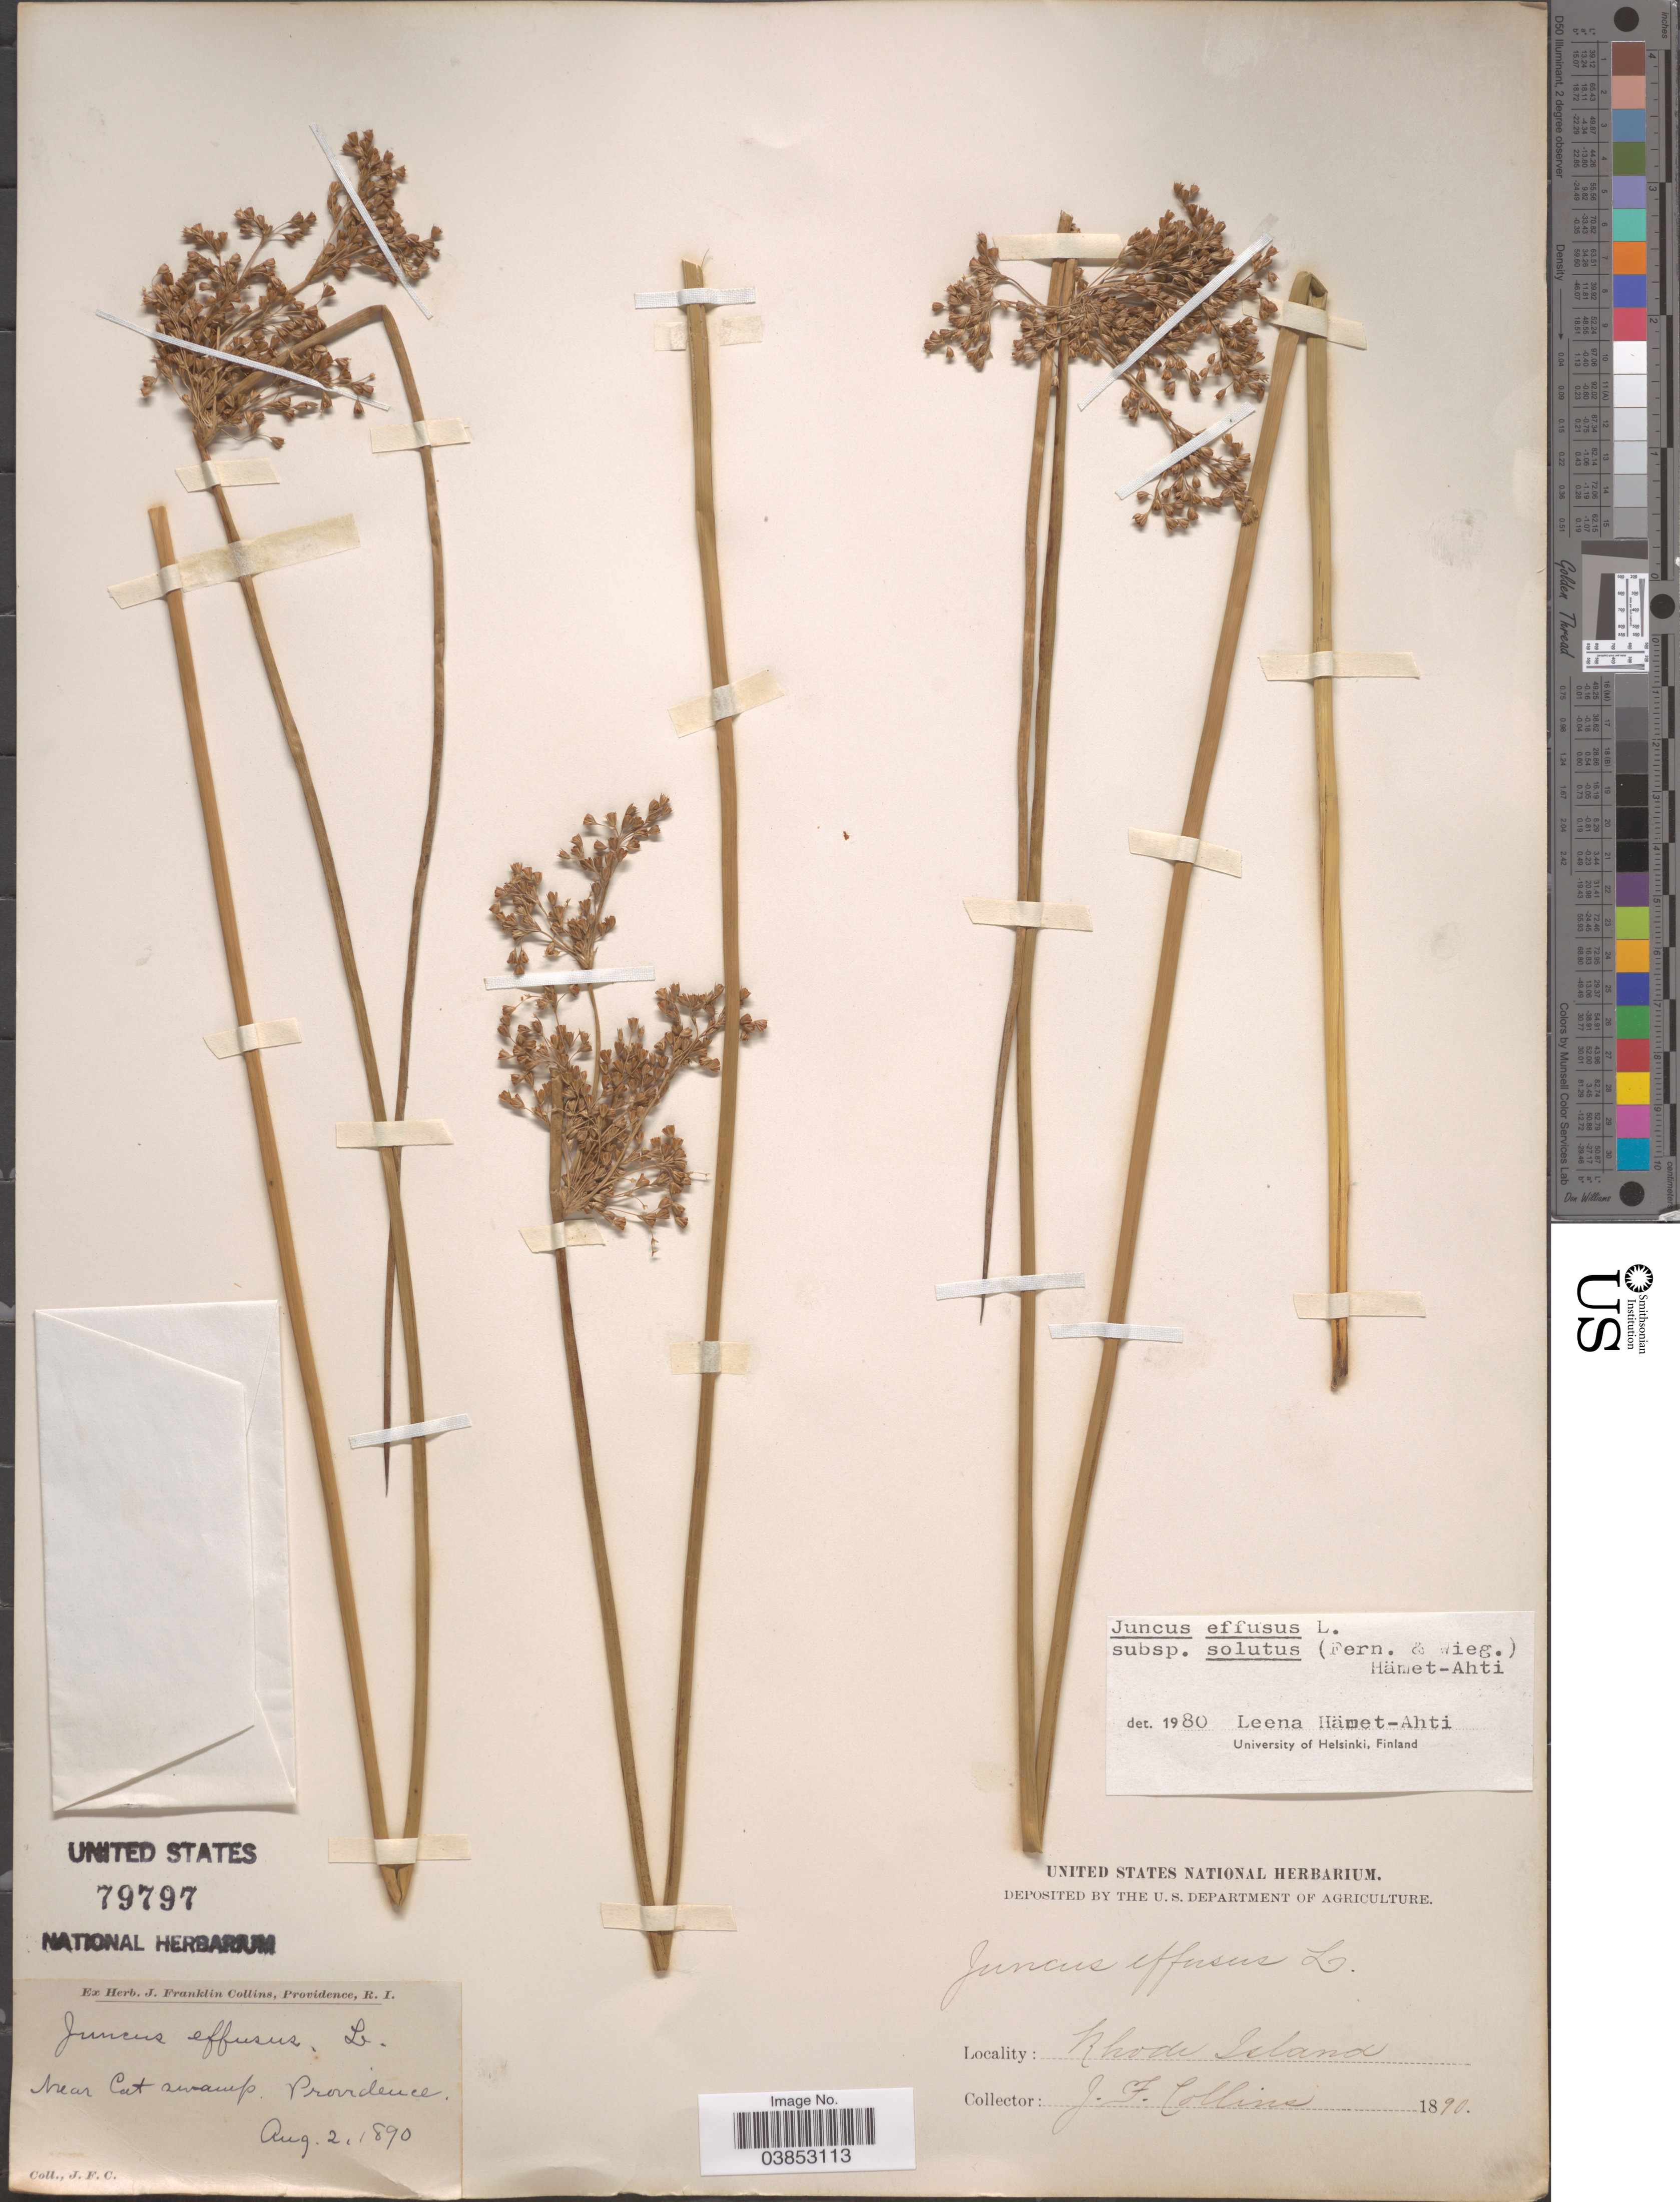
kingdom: Plantae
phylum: Tracheophyta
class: Liliopsida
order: Poales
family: Juncaceae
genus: Juncus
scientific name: Juncus effusus var. solutus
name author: Fernald & Wiegand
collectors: J. Collins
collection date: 1890-08-02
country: United States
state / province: Rhode Island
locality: Near Cat swamp, Providence.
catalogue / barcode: US 79797